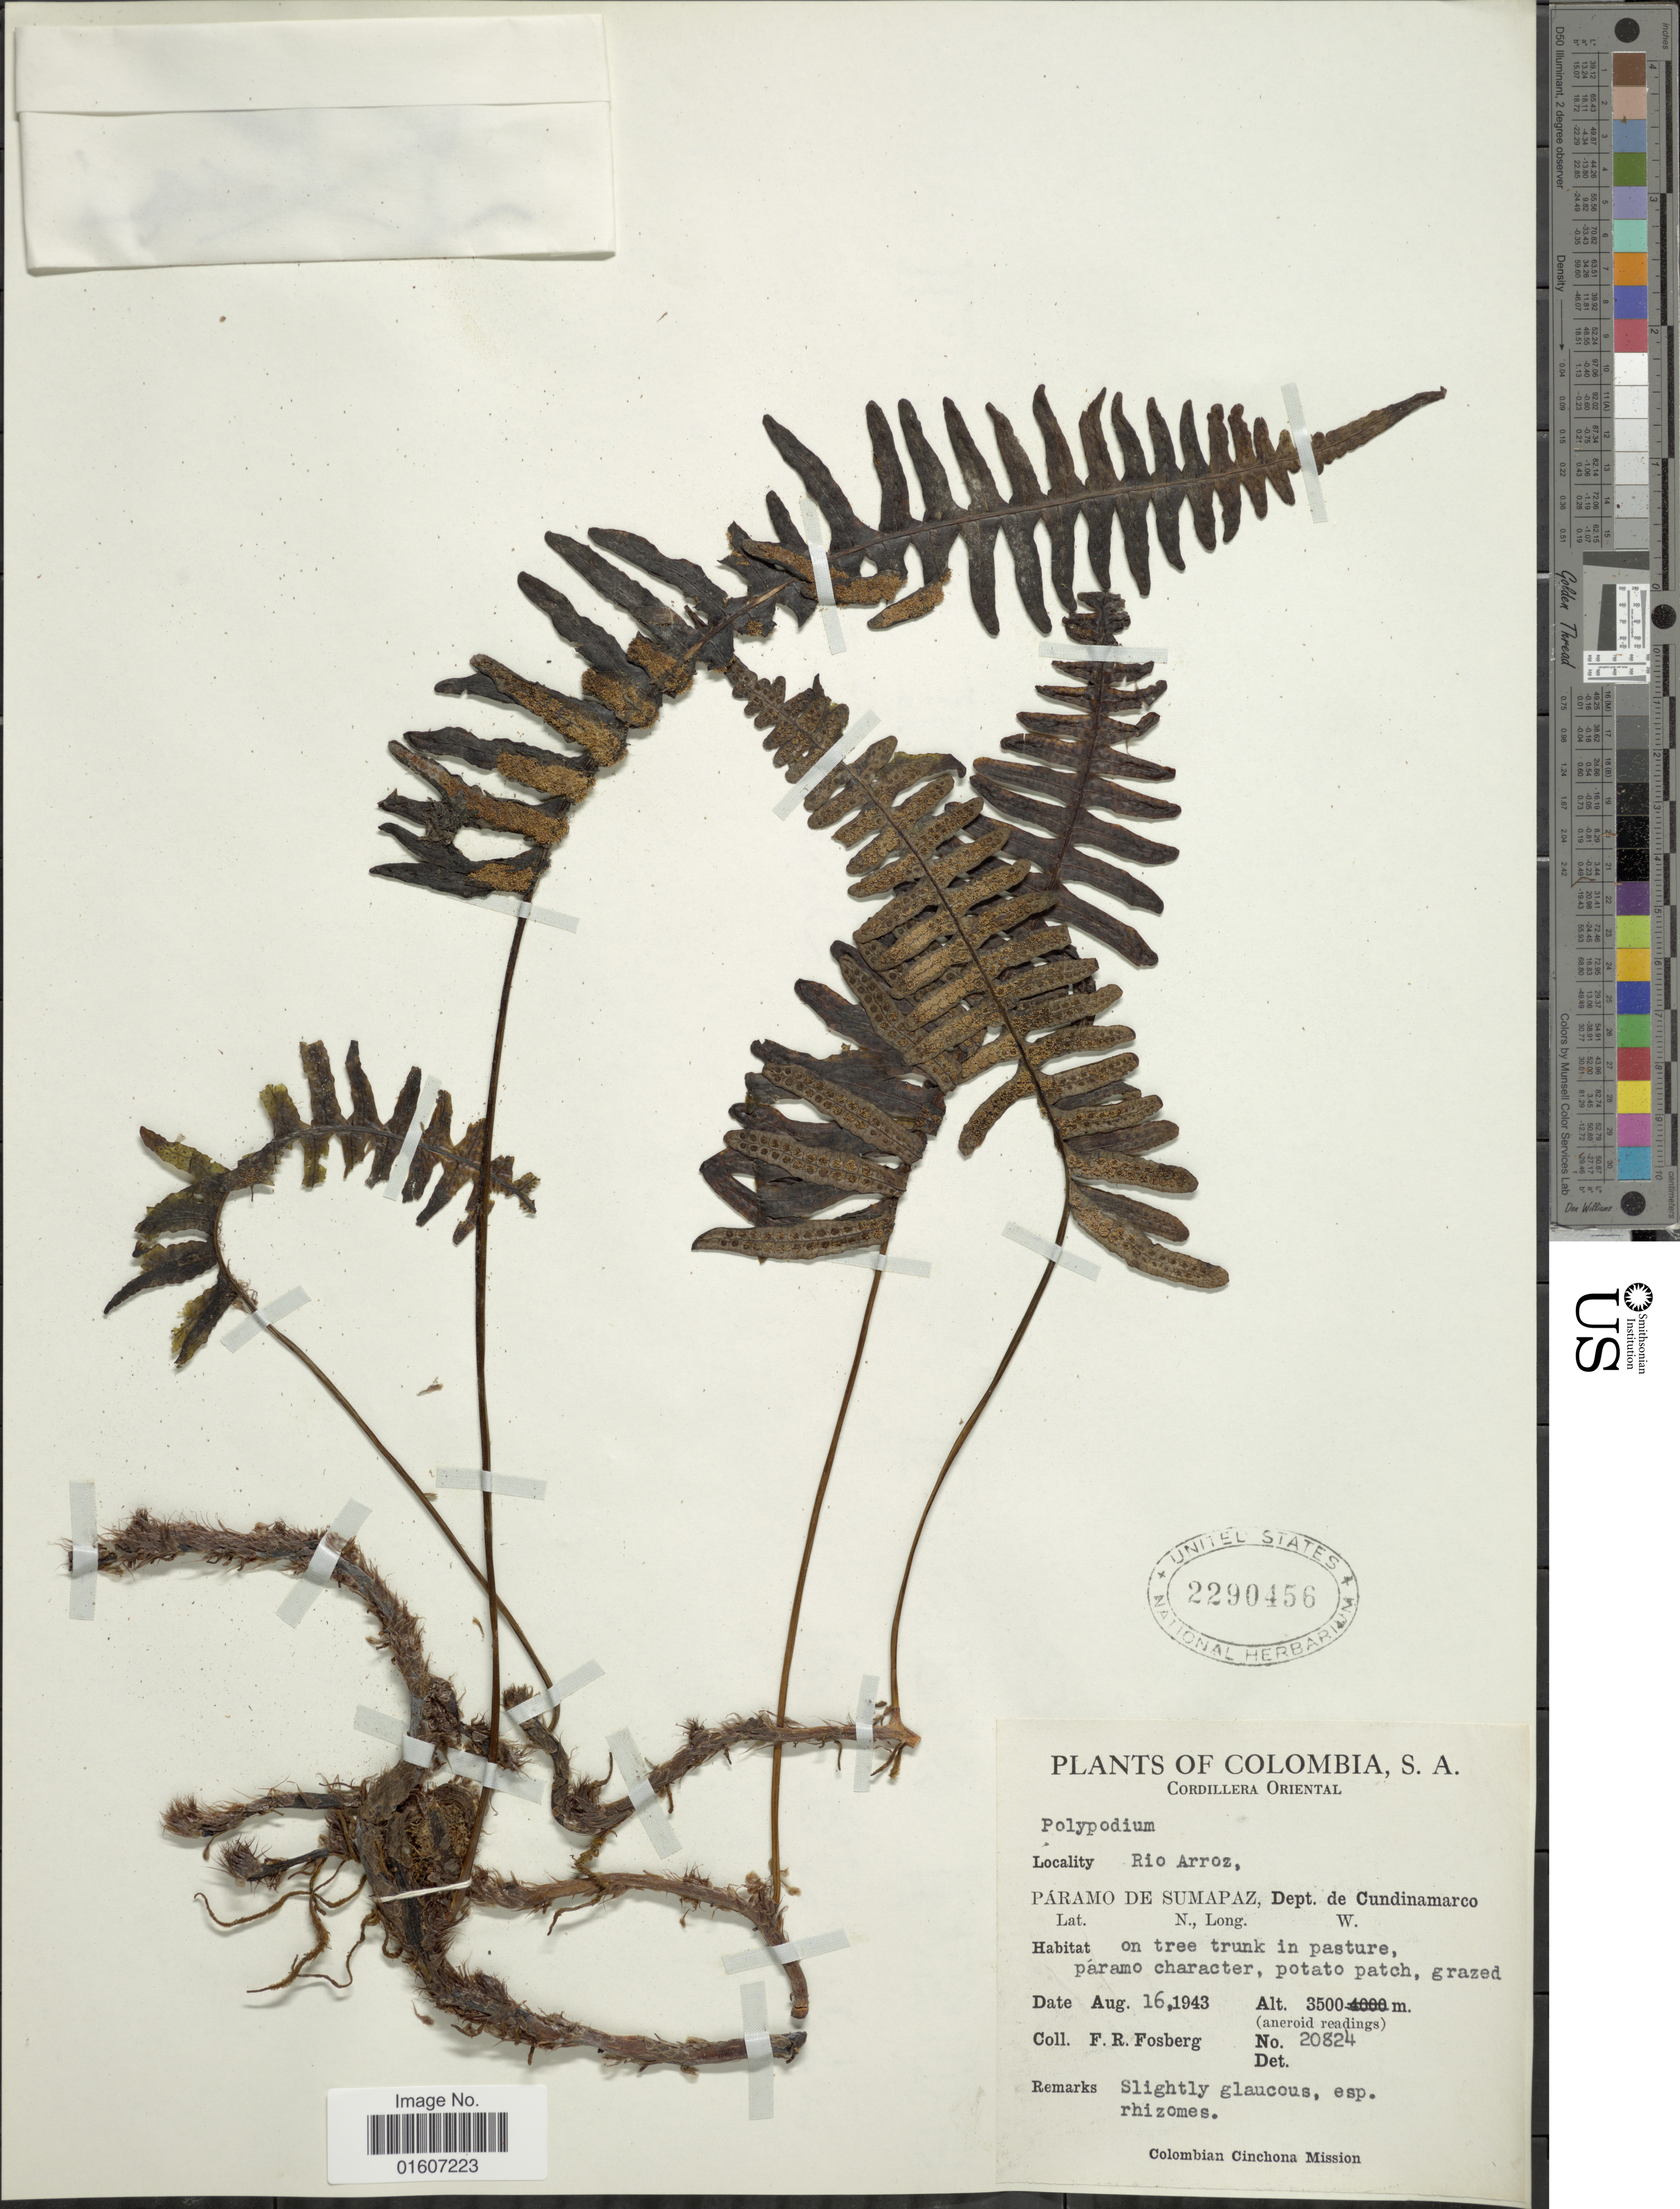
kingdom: Plantae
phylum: Tracheophyta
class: Polypodiopsida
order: Polypodiales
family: Polypodiaceae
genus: Serpocaulon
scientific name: Serpocaulon sp.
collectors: F. R. Fosberg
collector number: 20824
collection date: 1943-08-16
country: Colombia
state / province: Cundinamarca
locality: Cordillera Oriental, Rio Arroz, Páramo de Sumapaz, Dept de Cundinamarco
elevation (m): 3500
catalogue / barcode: US 2290456